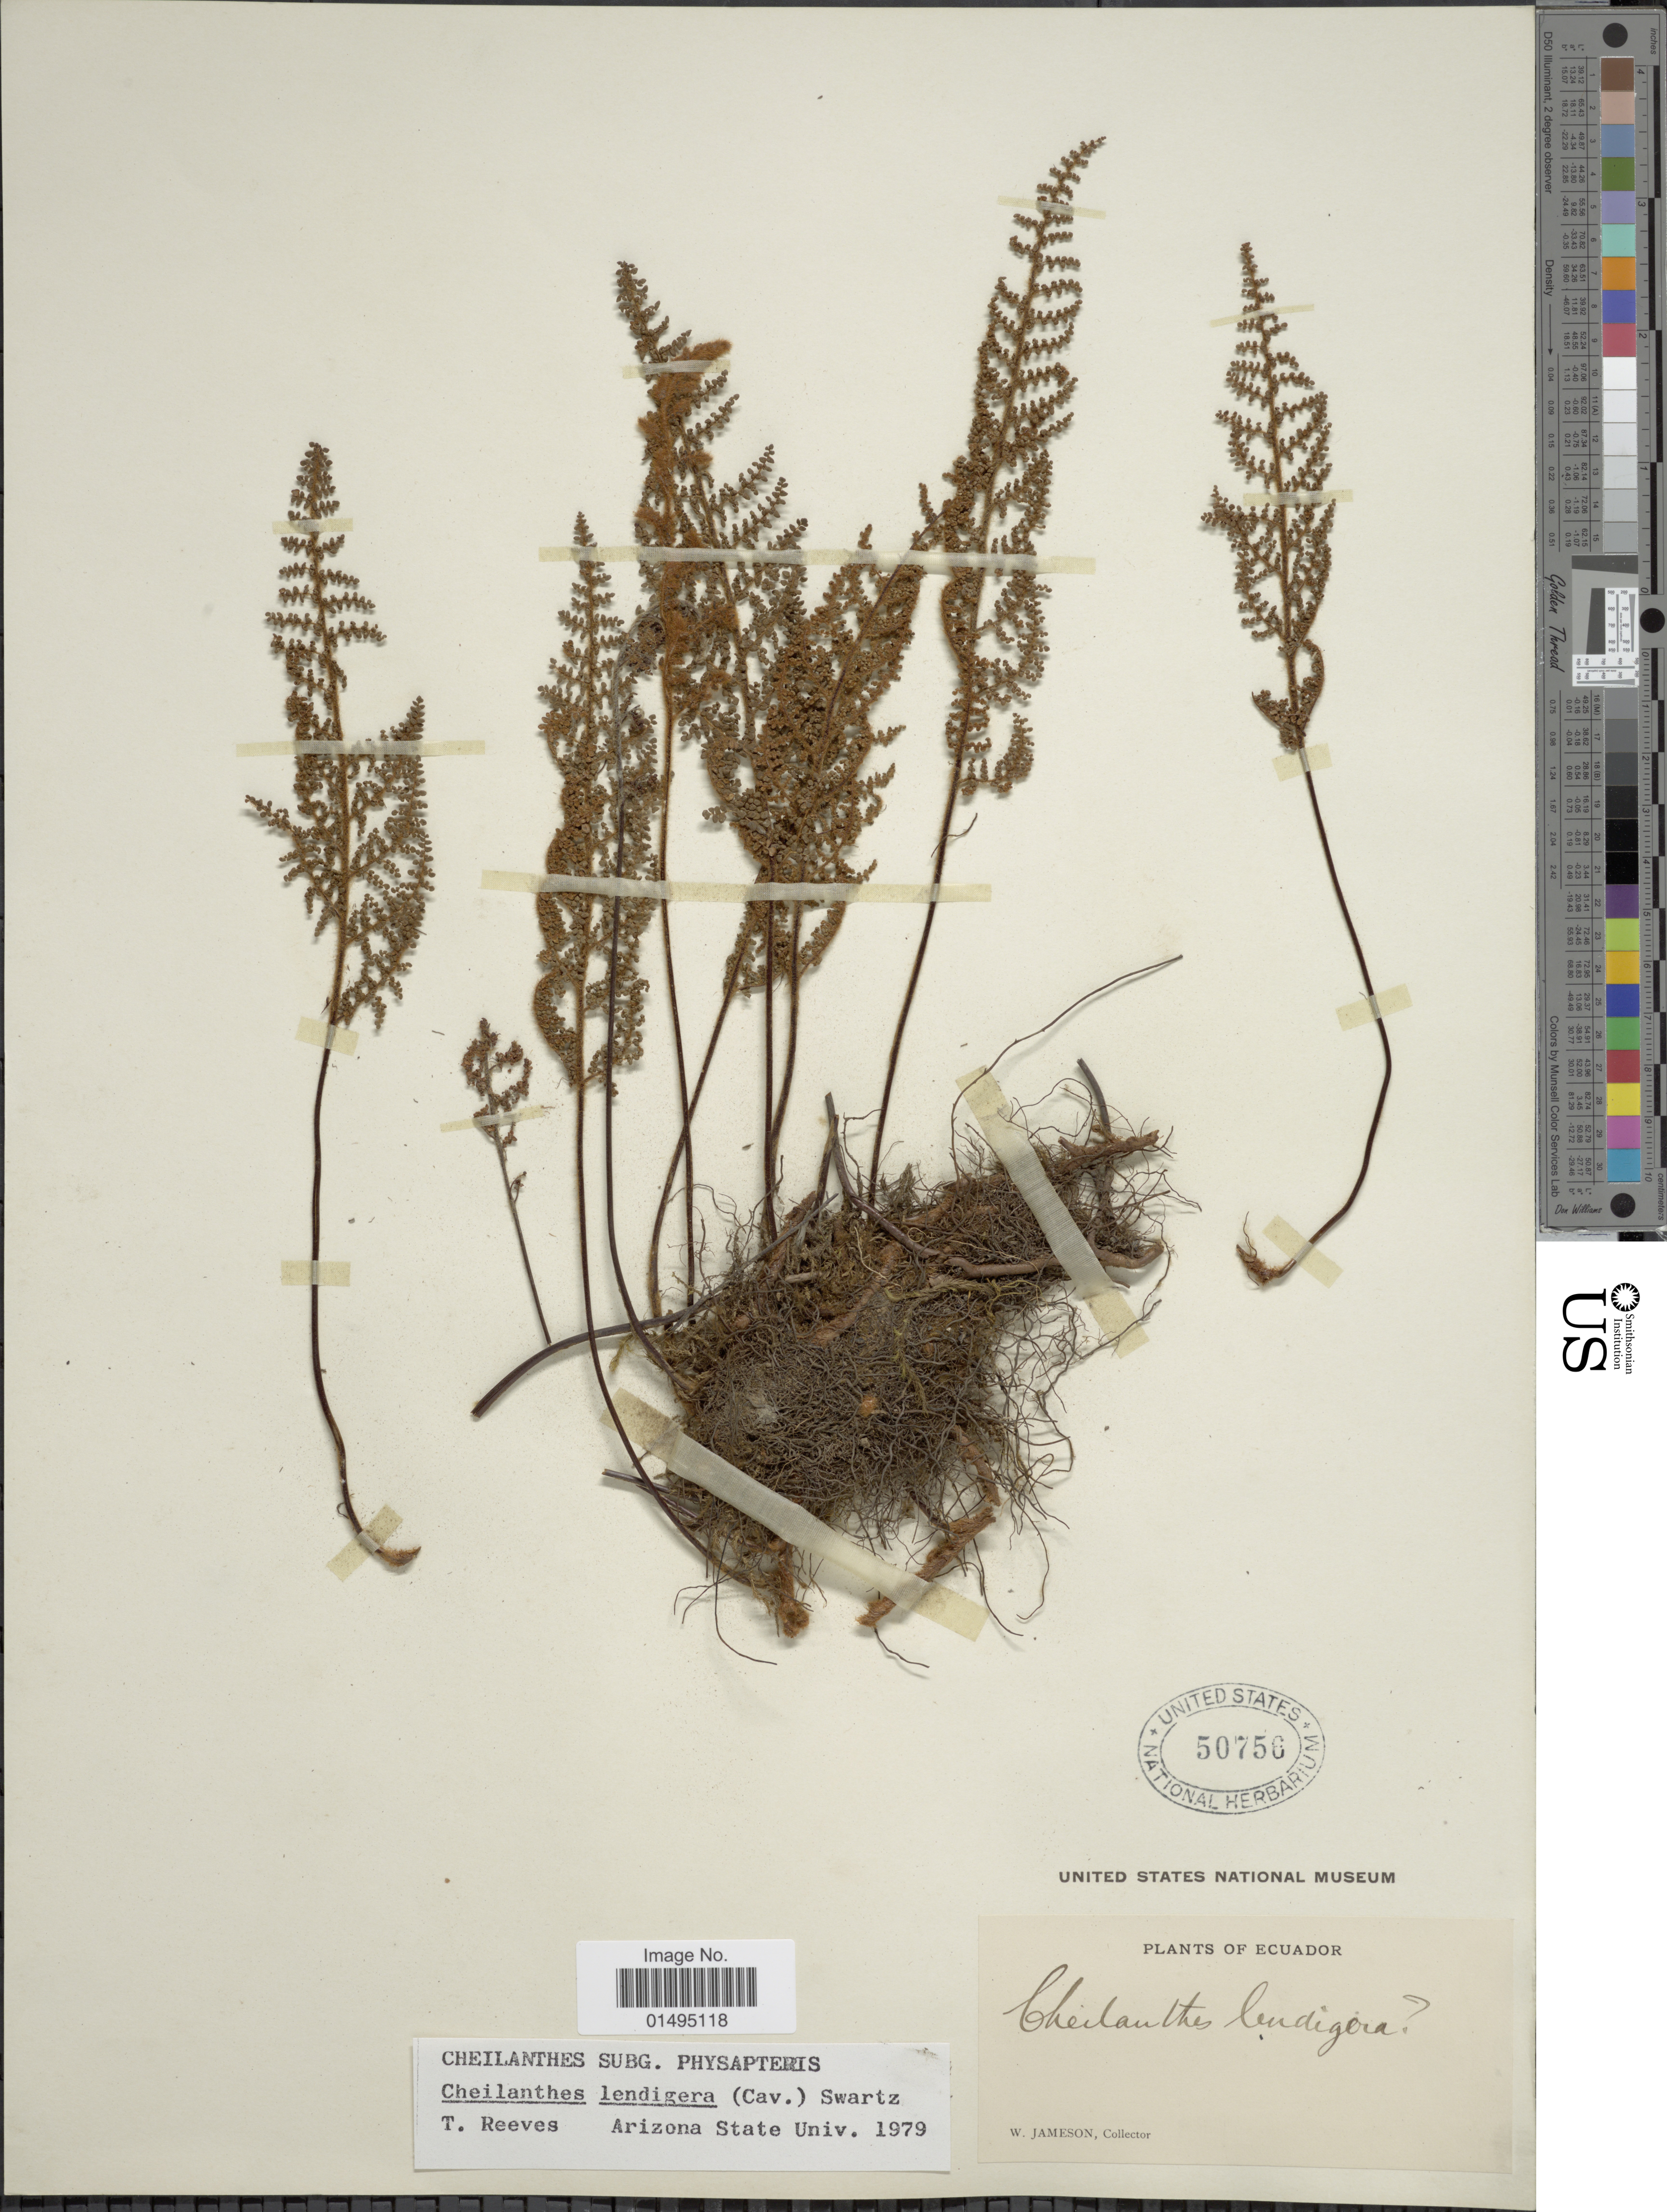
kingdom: Plantae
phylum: Tracheophyta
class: Polypodiopsida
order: Polypodiales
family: Pteridaceae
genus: Myriopteris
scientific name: Myriopteris lendigera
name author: (Cav.) J. Sm.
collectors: W. Jameson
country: Ecuador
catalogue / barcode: US 50756